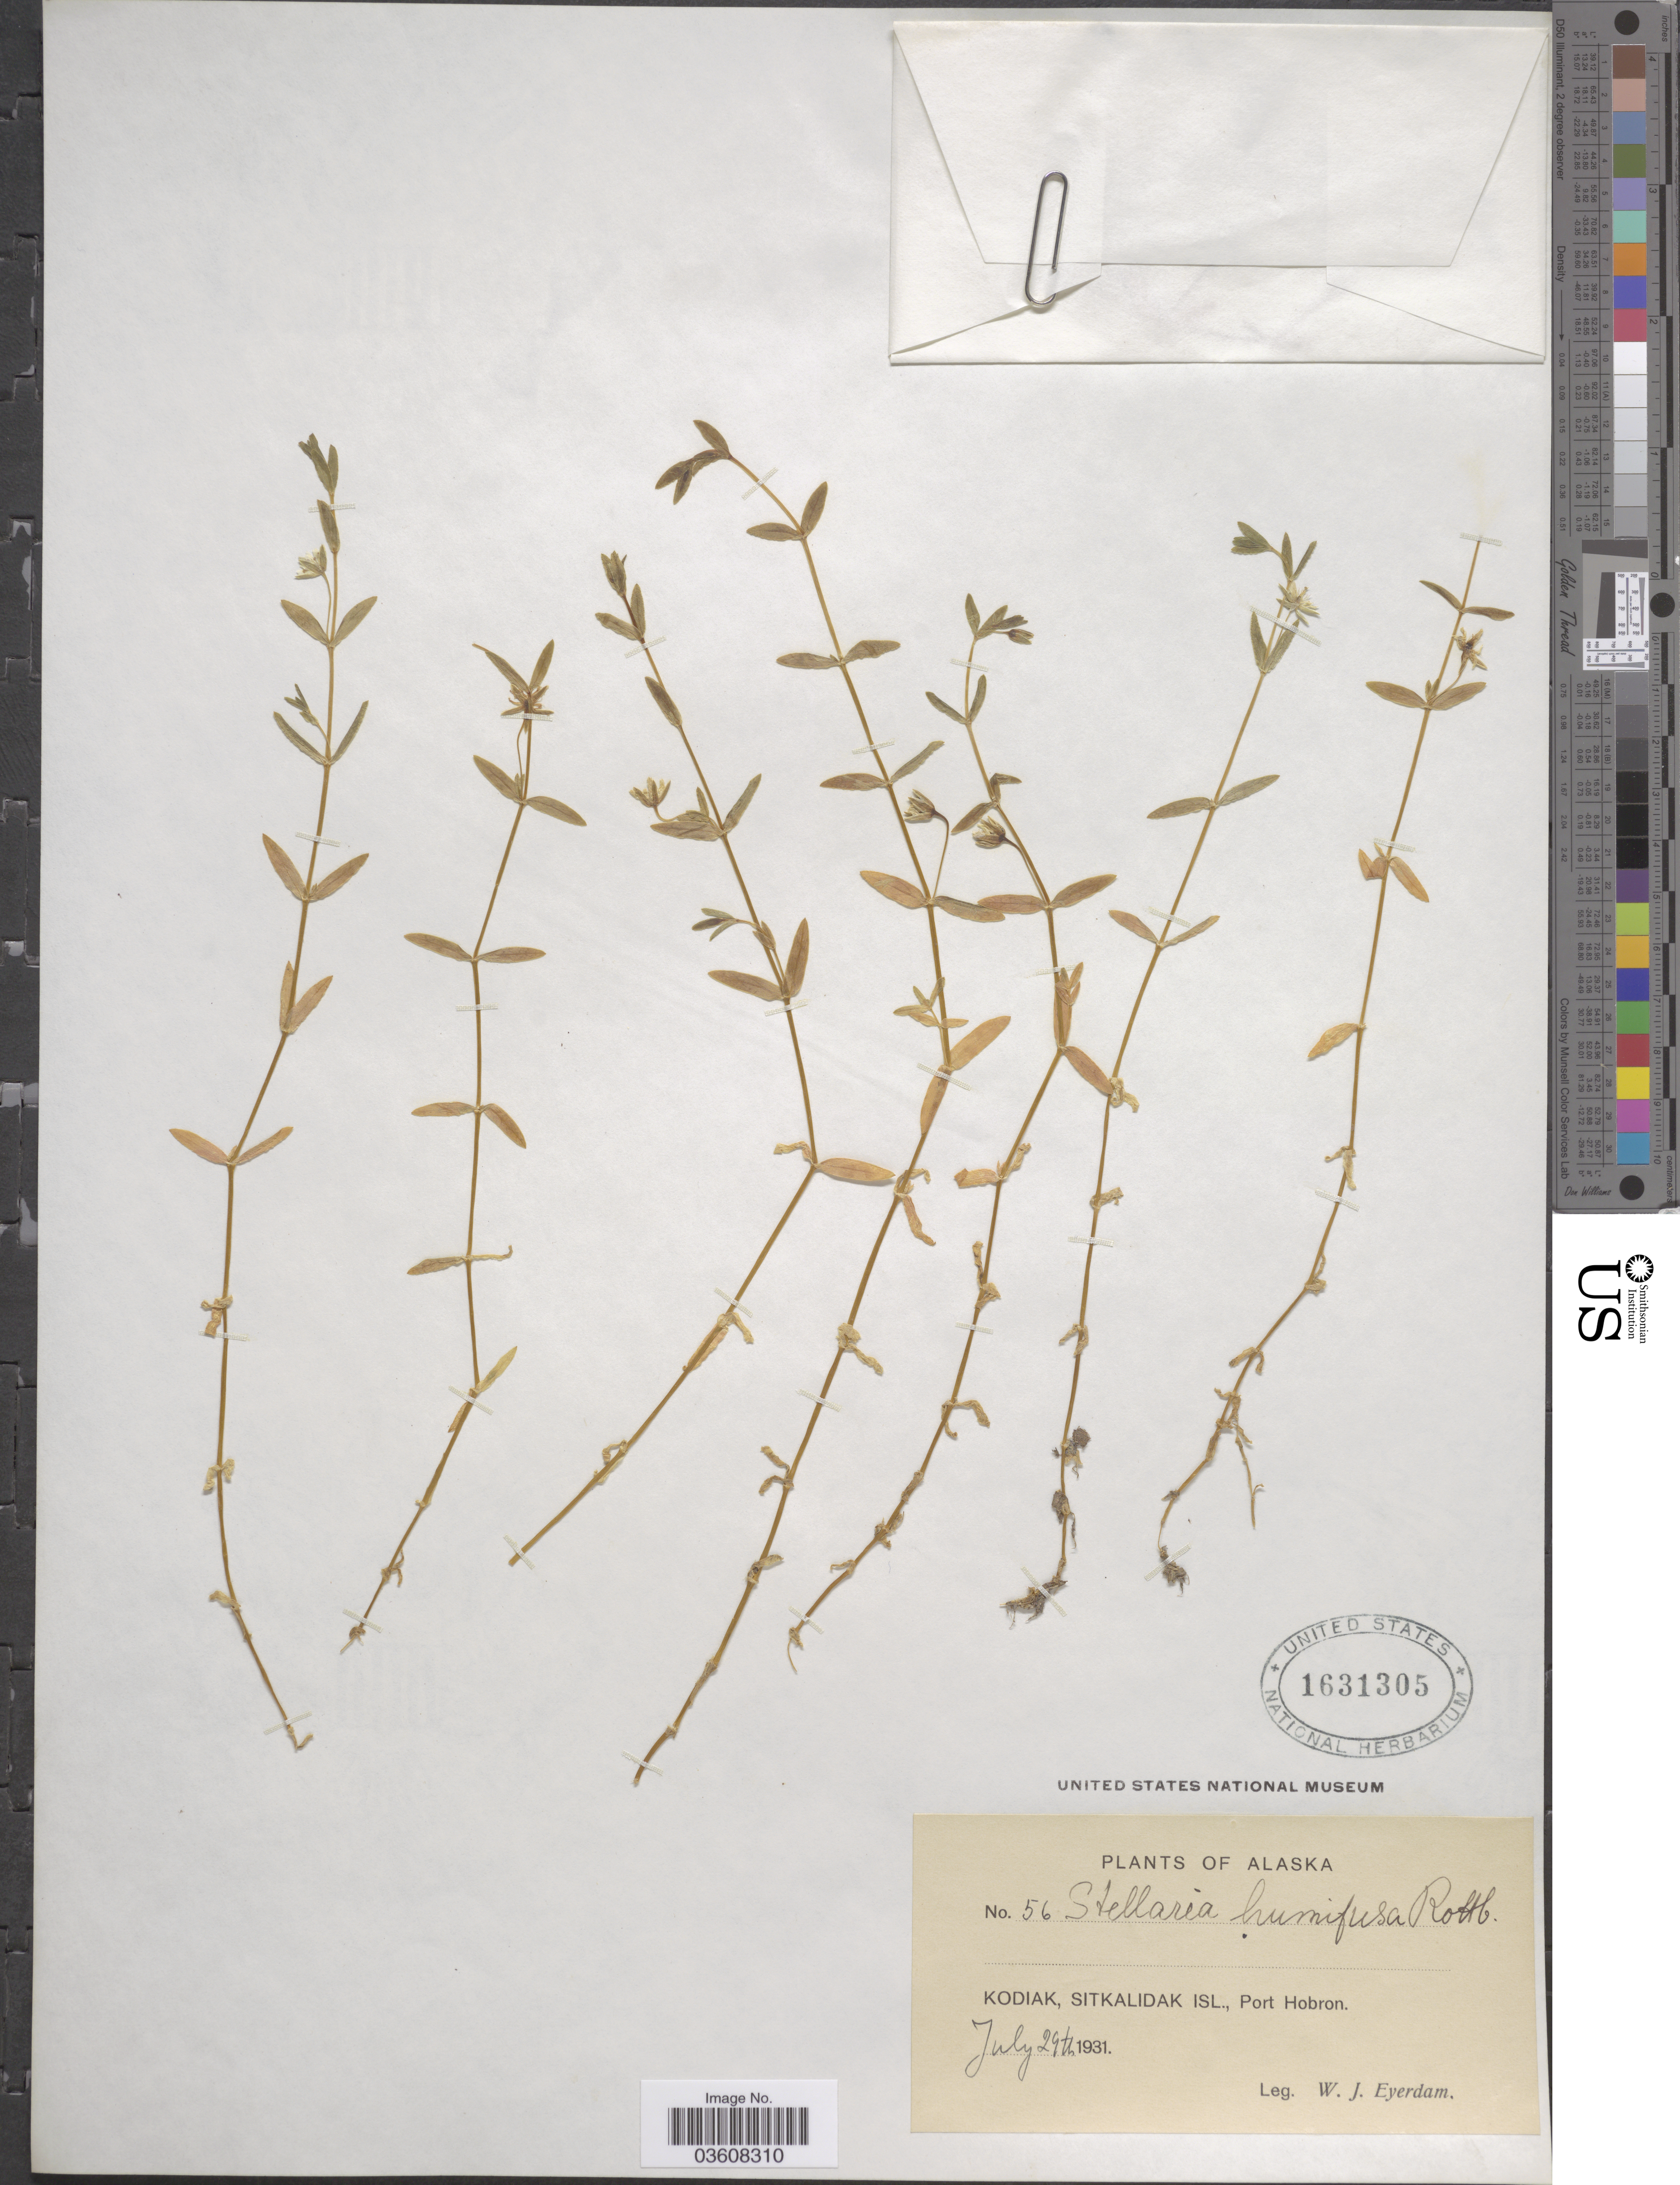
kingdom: Plantae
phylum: Tracheophyta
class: Magnoliopsida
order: Caryophyllales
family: Caryophyllaceae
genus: Stellaria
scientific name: Stellaria humifusa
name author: Rottb.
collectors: W. J. Eyerdam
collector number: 56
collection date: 1931-07-29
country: United States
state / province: Alaska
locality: Kodiak, Sitkalidak Isl., Port Hobron.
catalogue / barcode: US 1631305